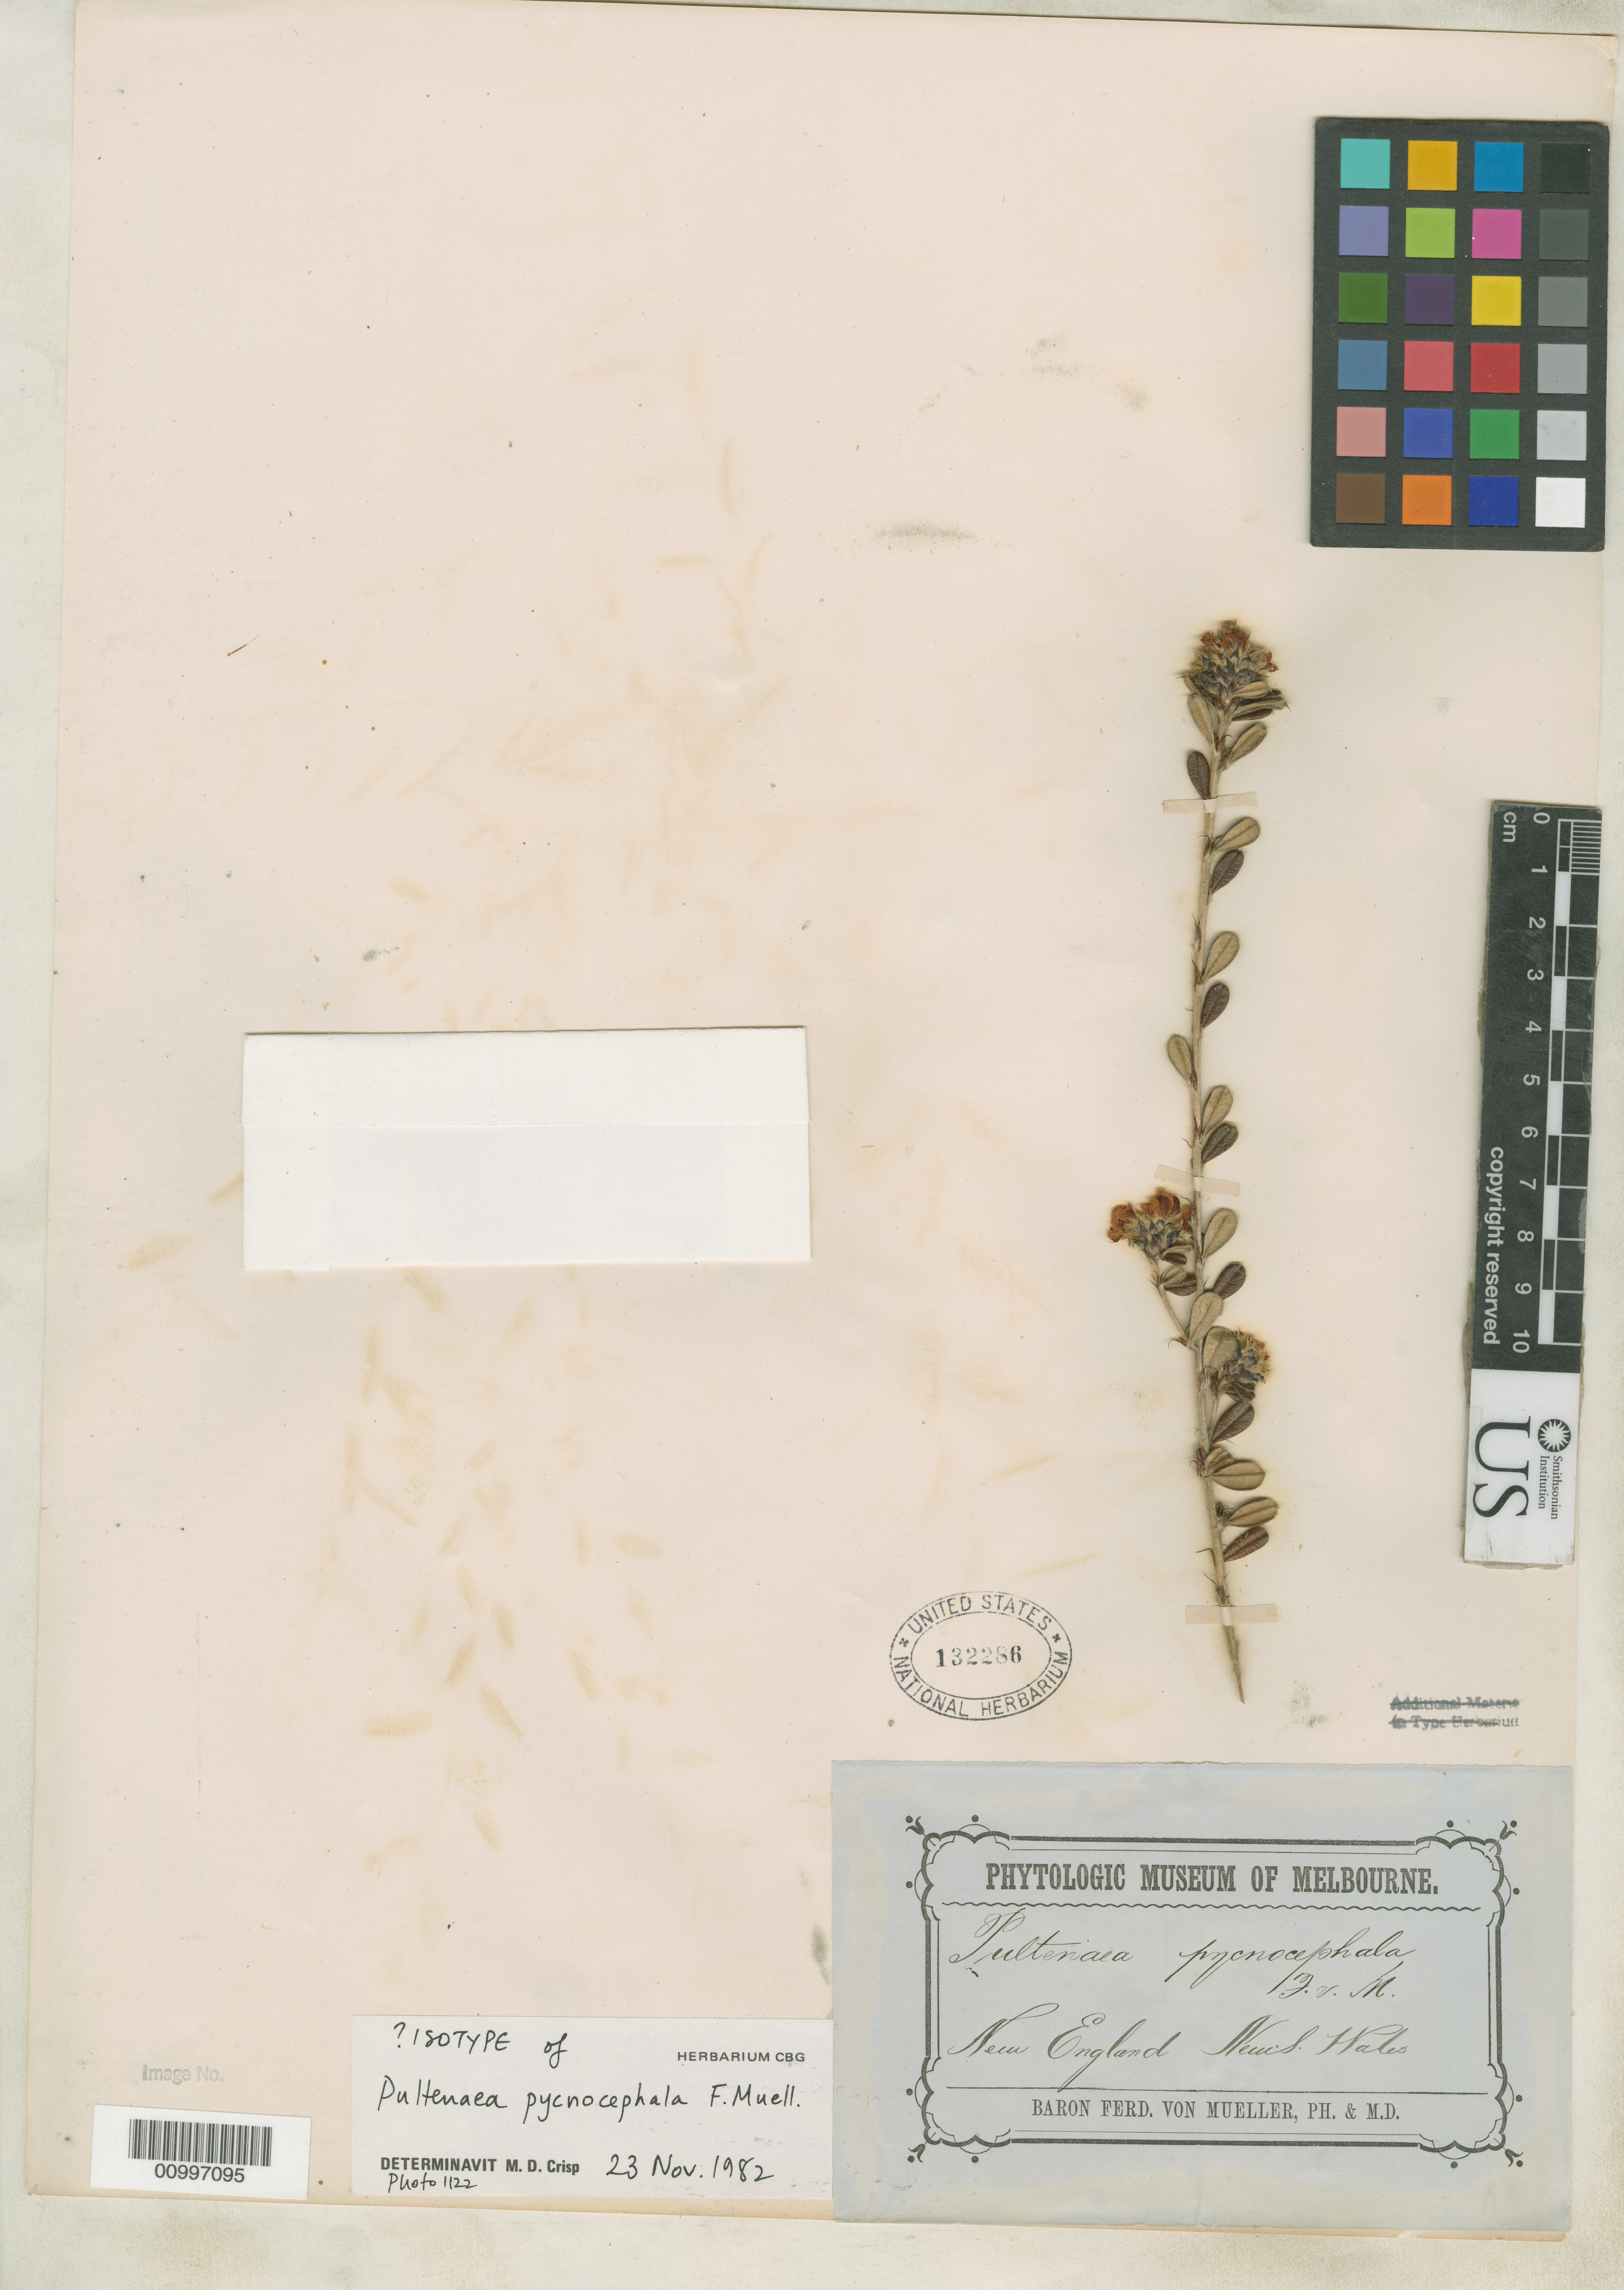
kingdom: Plantae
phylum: Tracheophyta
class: Magnoliopsida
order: Fabales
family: Fabaceae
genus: Pultenaea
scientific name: Pultenaea pycnocephala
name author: F. Muell. ex Benth.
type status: Isotype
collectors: F. Mueller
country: Australia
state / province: New South Wales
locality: New England.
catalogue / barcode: US 132286